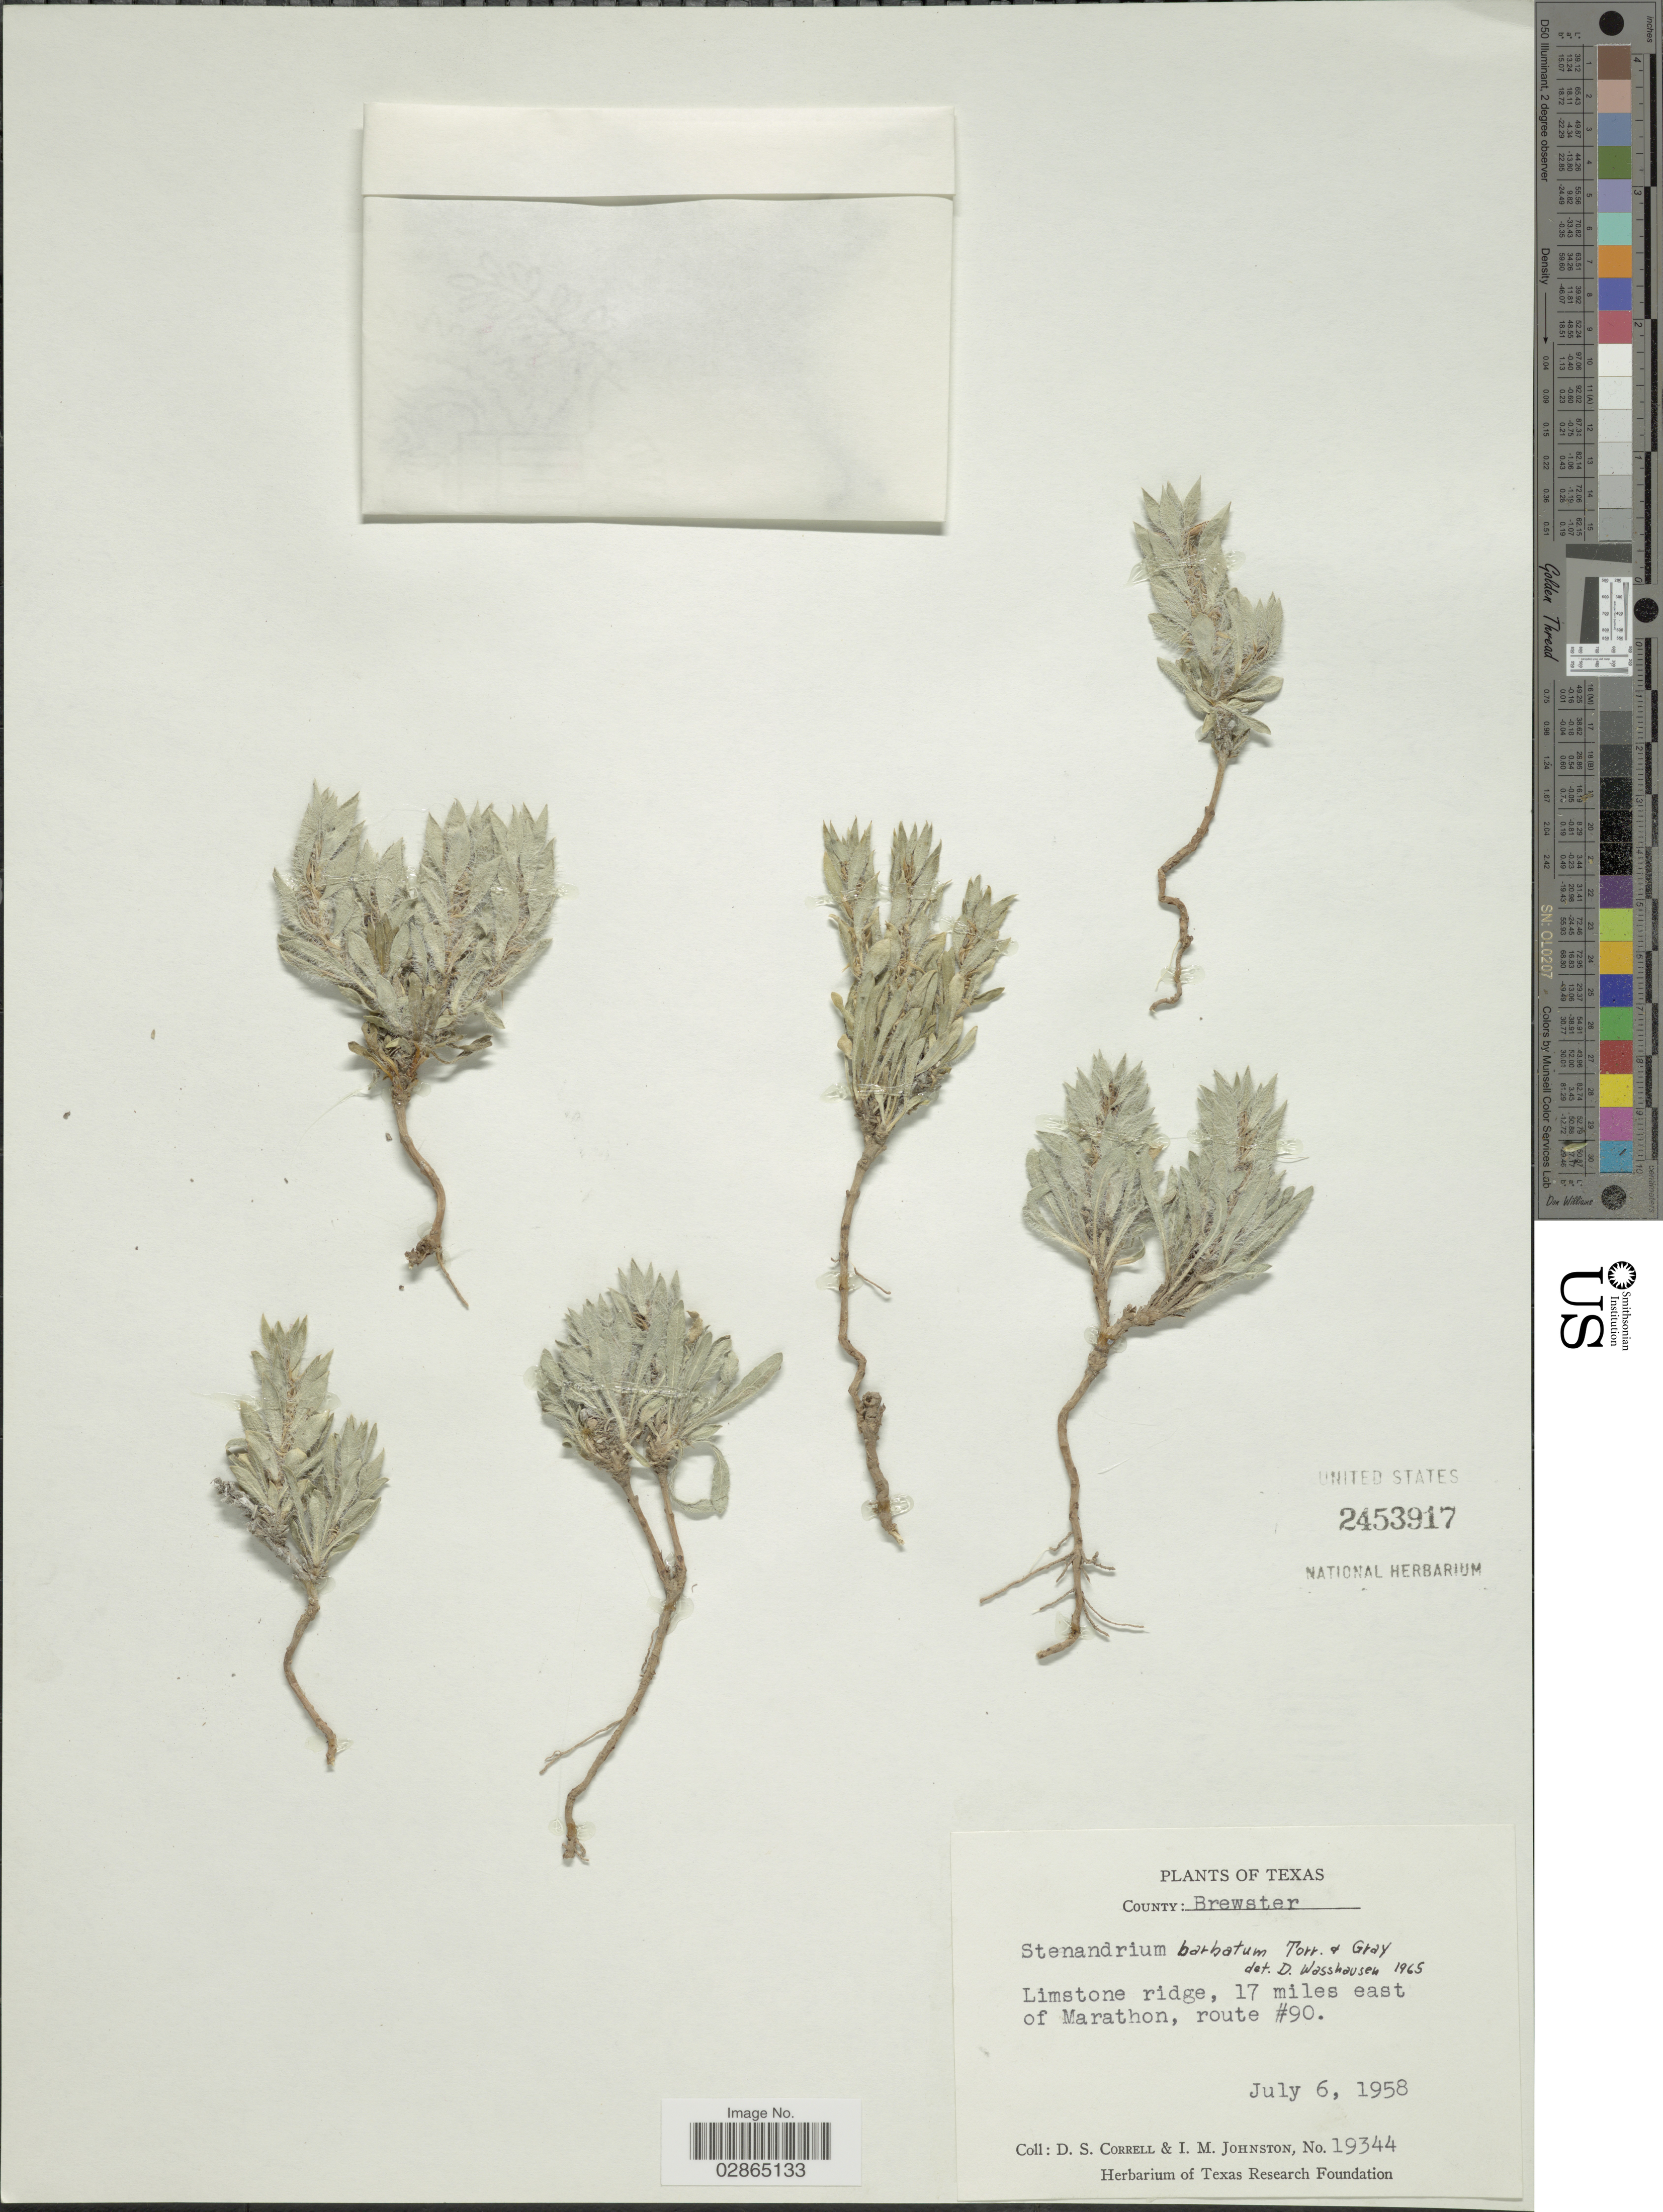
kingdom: Plantae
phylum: Tracheophyta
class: Magnoliopsida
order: Lamiales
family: Acanthaceae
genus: Stenandrium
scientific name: Stenandrium barbatum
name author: Torr. & A. Gray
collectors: D. S. Correll & I.M. Johnston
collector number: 19344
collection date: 1958-07-06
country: United States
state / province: Texas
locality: County: Brewster. Limestone ridge, 17 miles east of Marathon, route #90.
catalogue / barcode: US 2453917